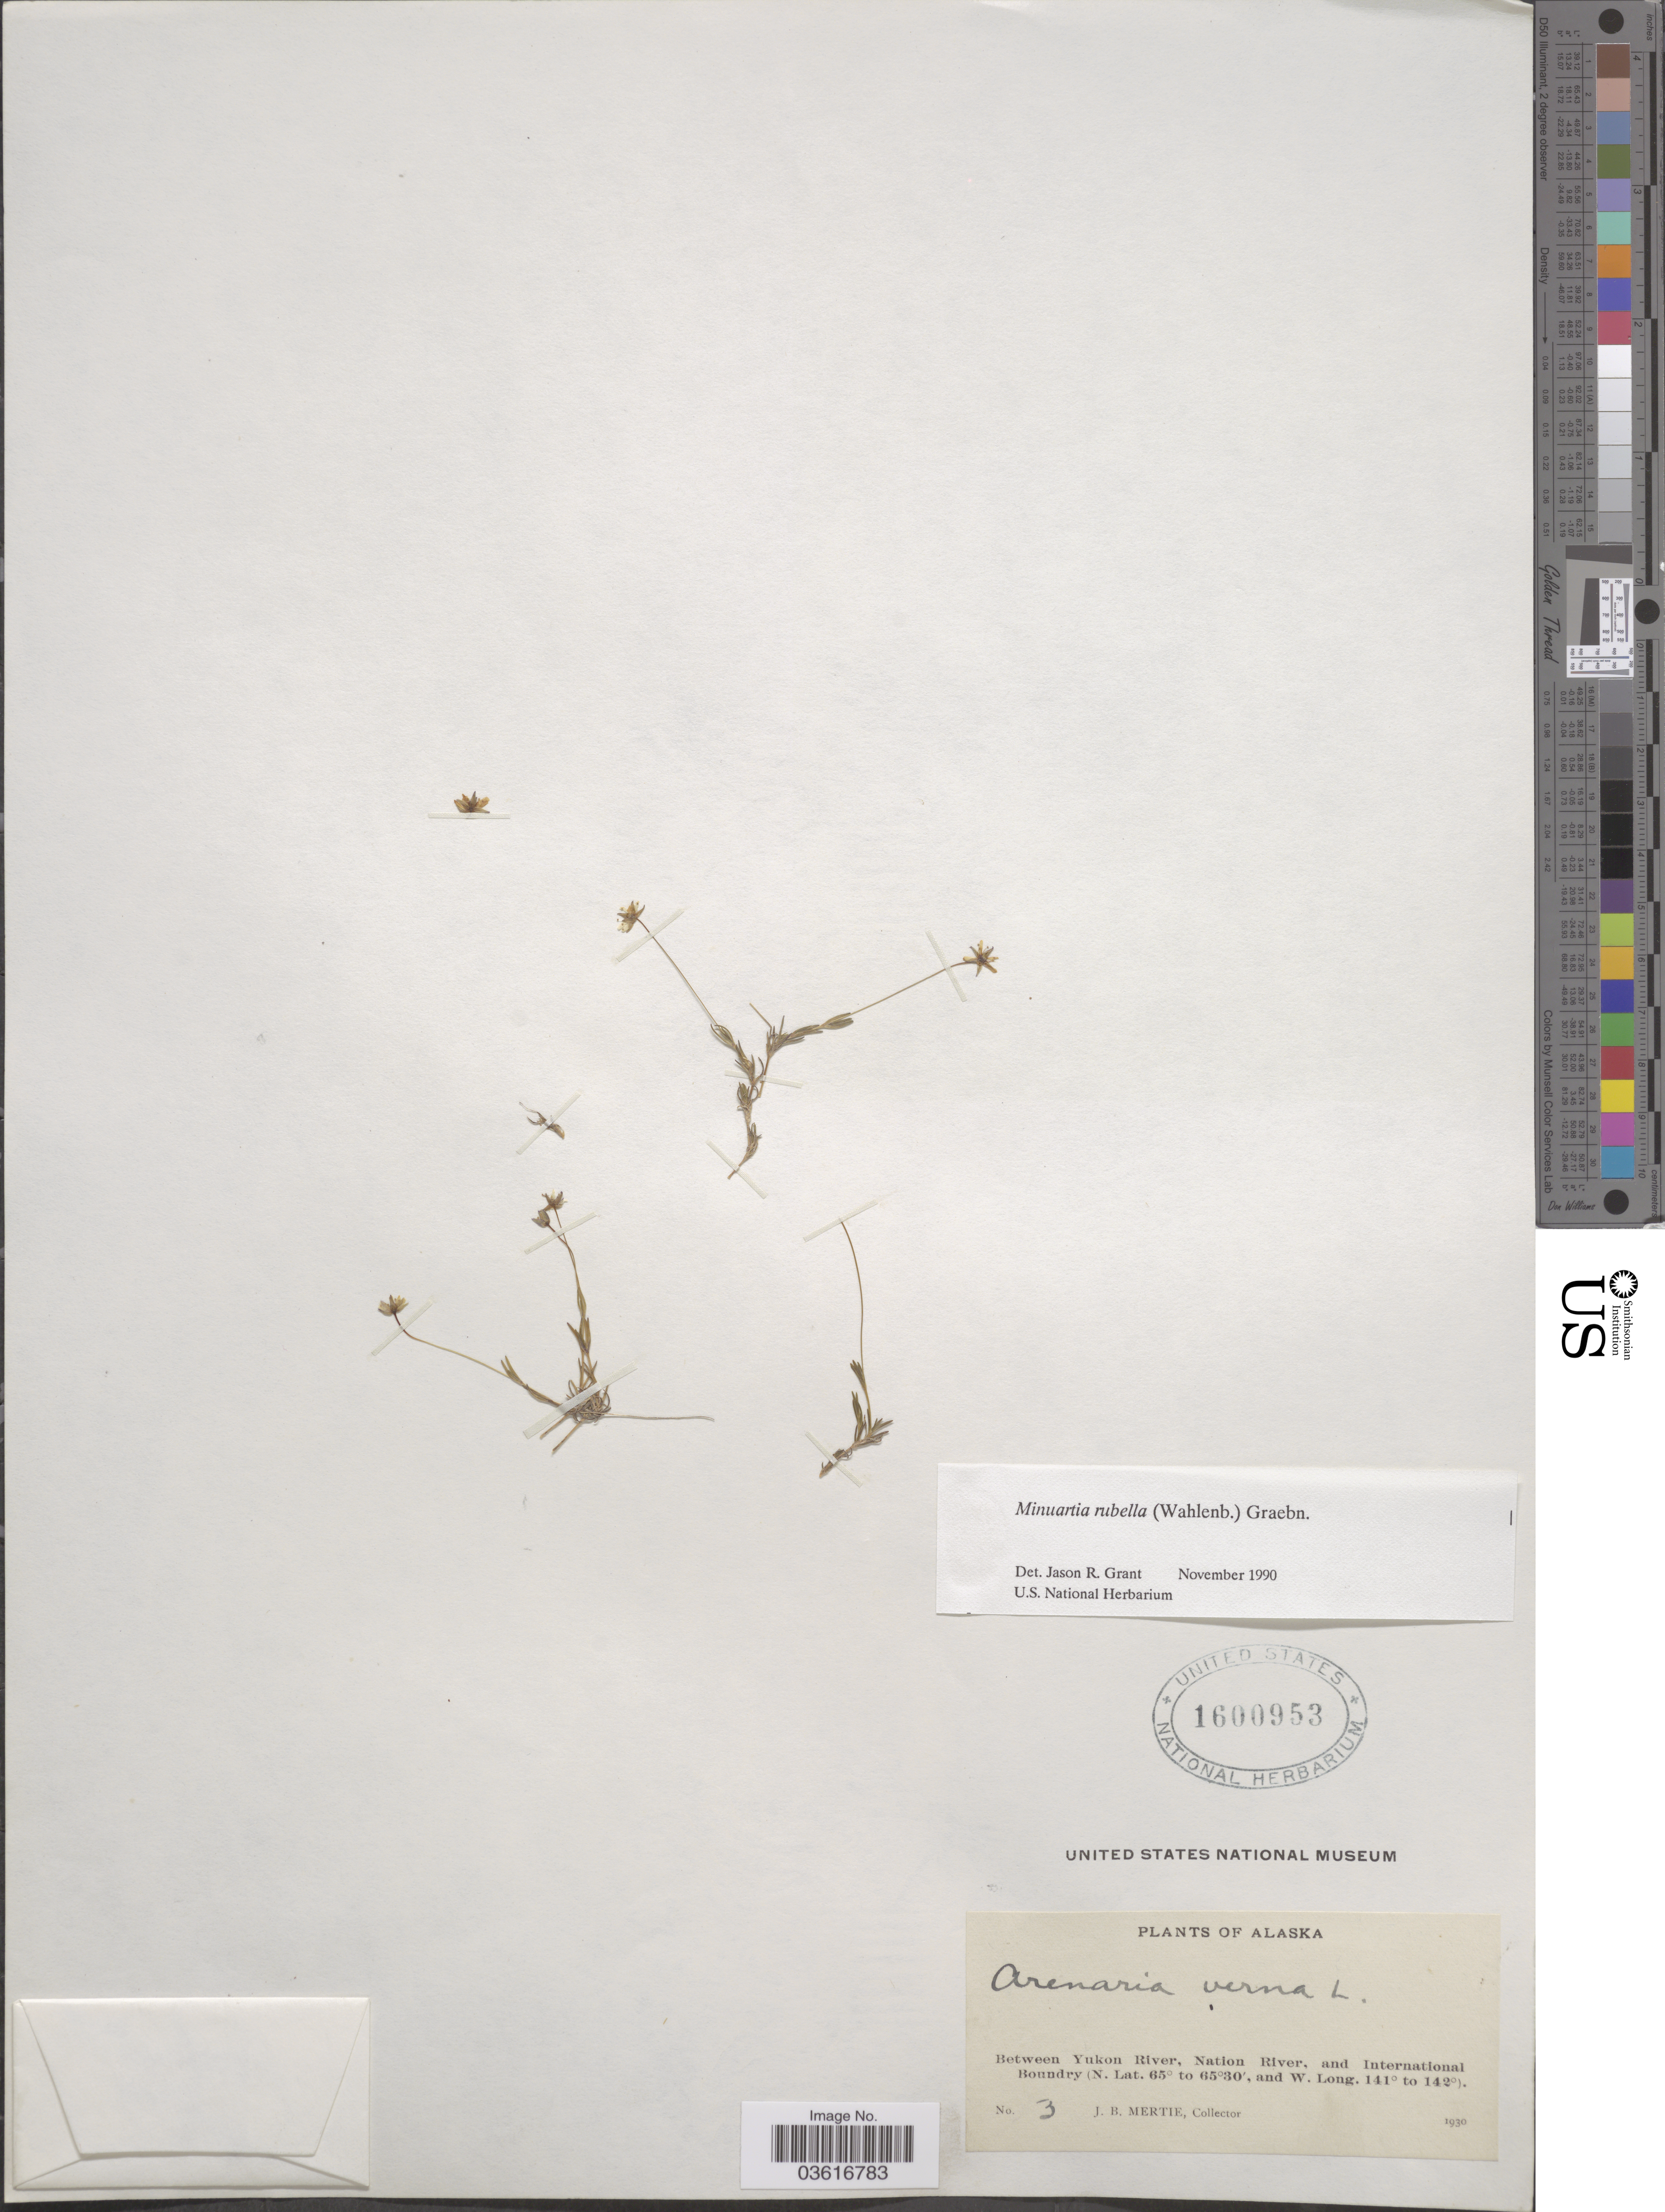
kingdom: Plantae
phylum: Tracheophyta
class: Magnoliopsida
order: Caryophyllales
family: Caryophyllaceae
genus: Minuartia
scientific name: Minuartia rubella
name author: (Wahlenb.) Hiern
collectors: J. Mertie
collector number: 3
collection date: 1930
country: United States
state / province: Alaska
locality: Between Yukon River, Nation River, and International Boundary.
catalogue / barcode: US 1600953